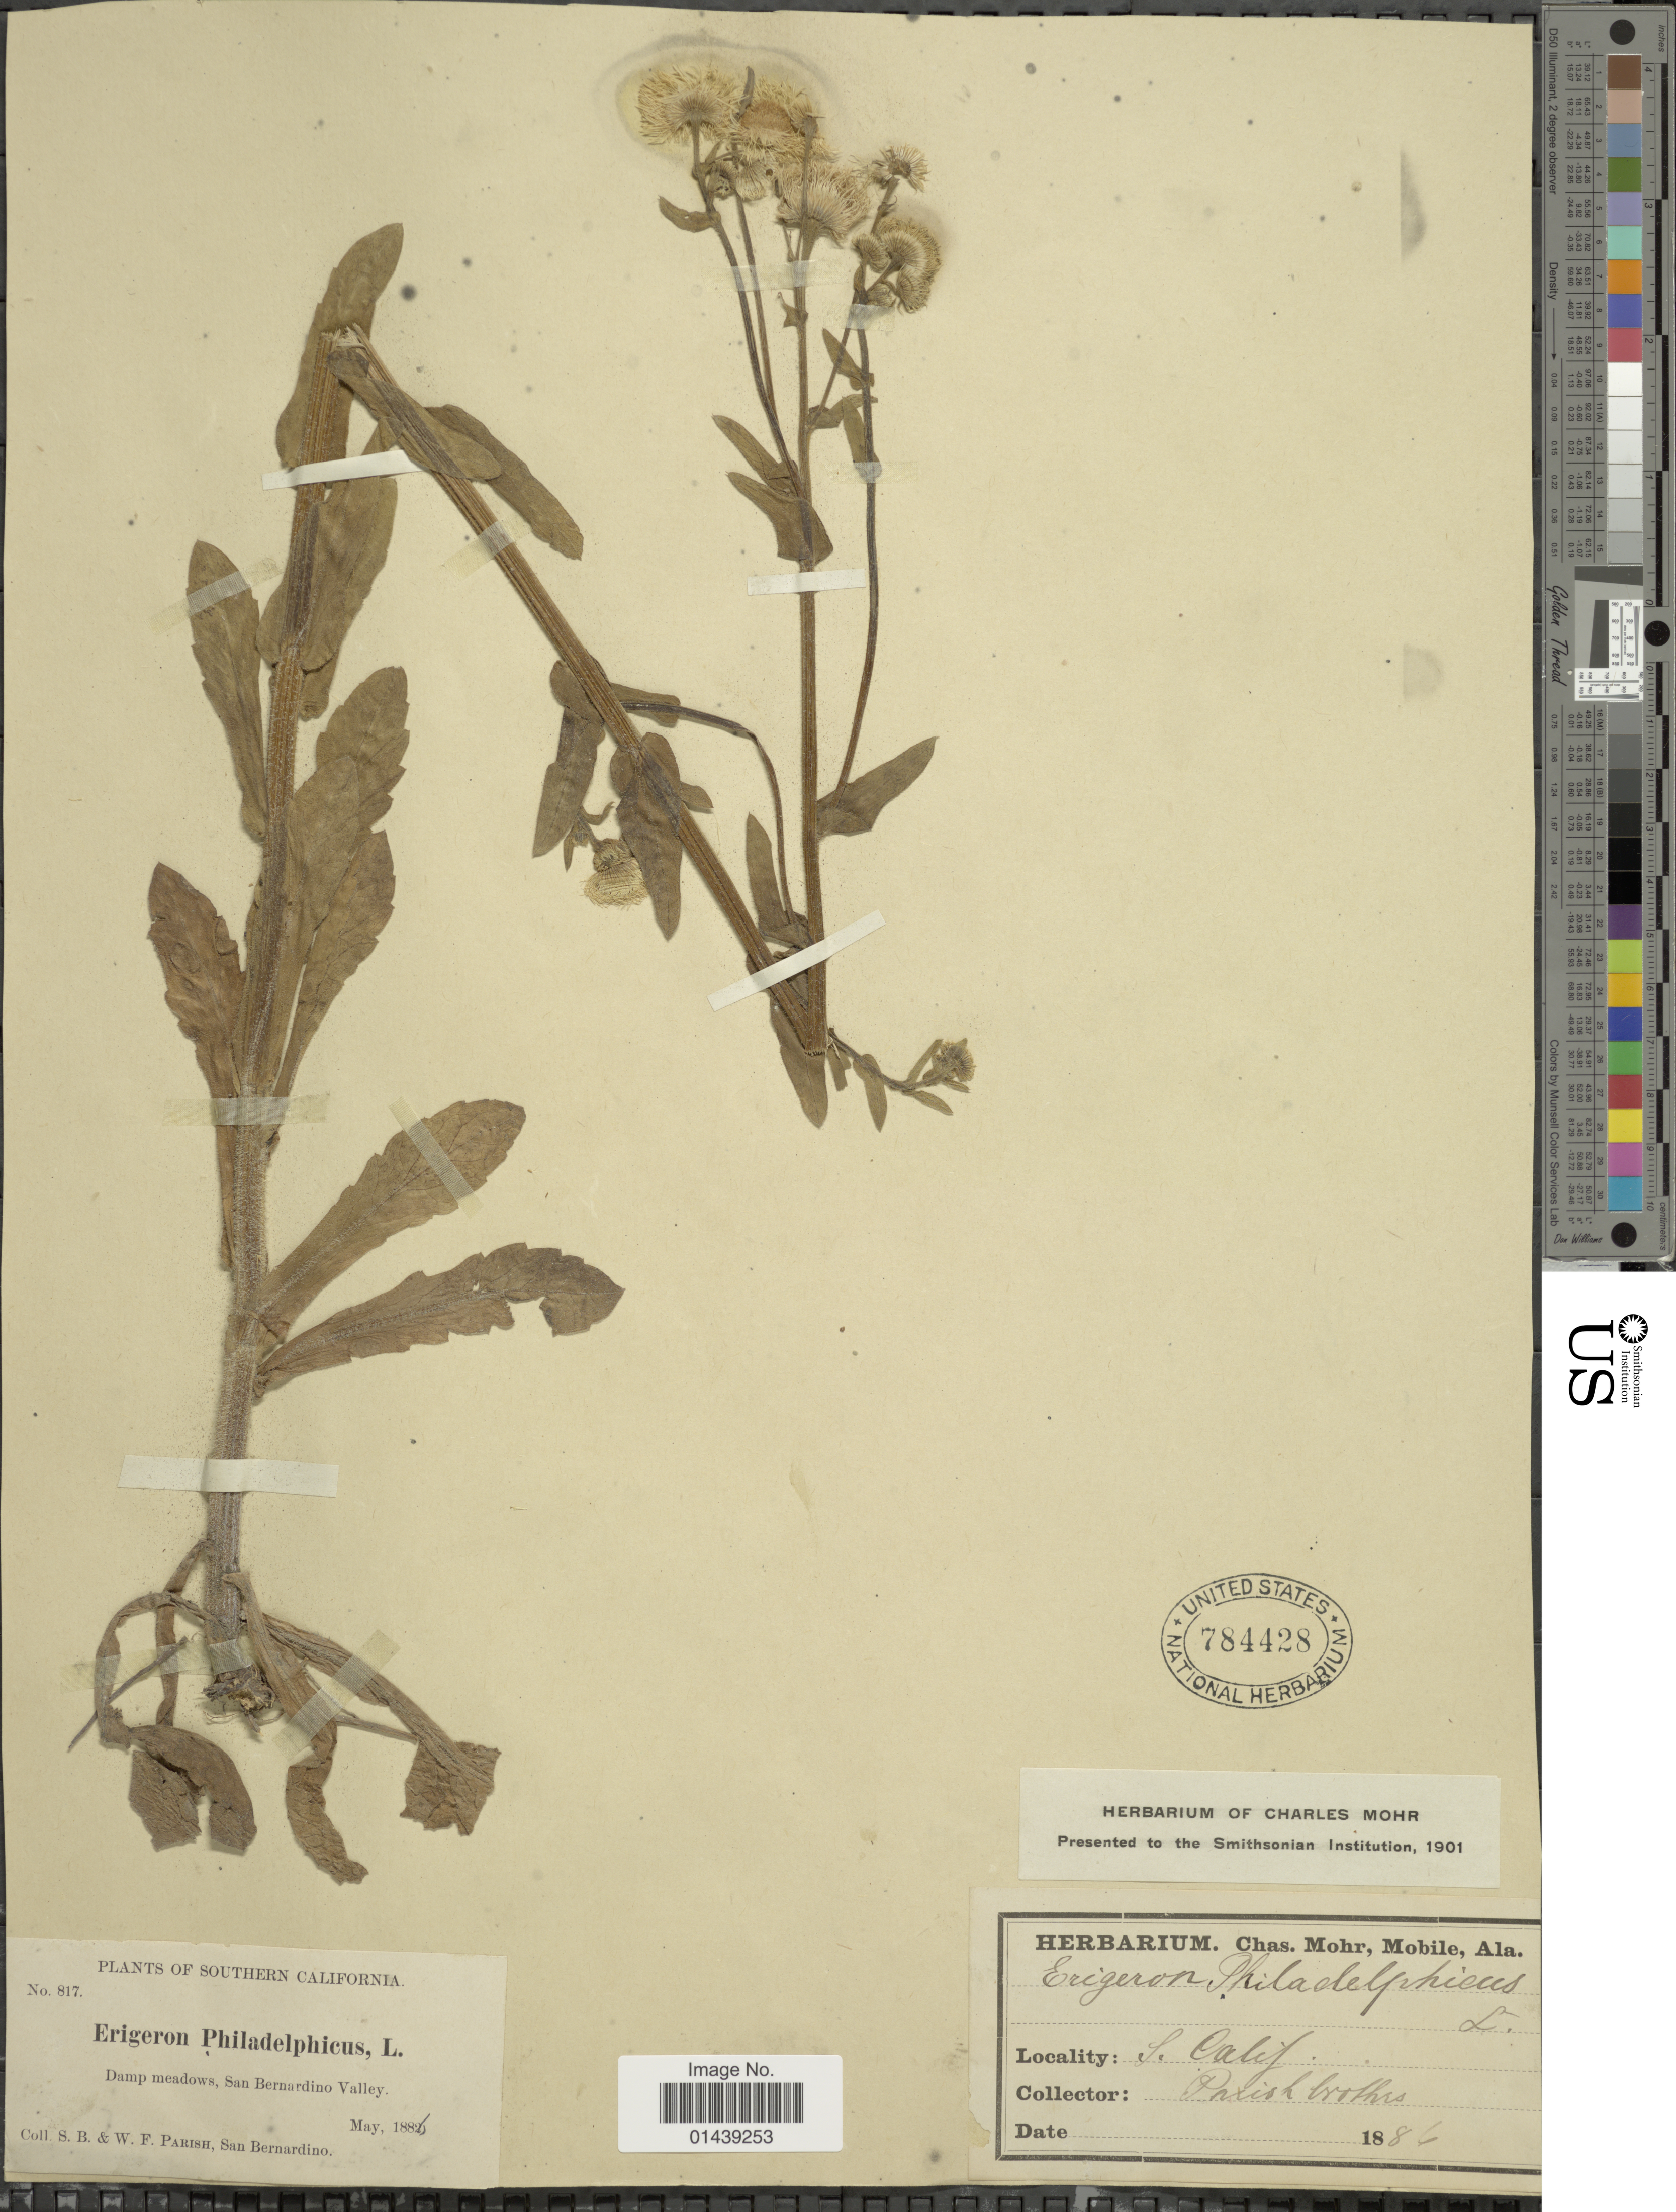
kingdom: Plantae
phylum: Tracheophyta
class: Magnoliopsida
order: Asterales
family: Asteraceae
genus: Erigeron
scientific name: Erigeron philadelphicus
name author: L.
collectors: S. B. Parish & W. F. Parish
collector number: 817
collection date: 1886-05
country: United States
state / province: California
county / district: San Bernardino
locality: Southern California. San Bernardino Valley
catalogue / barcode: US 784428